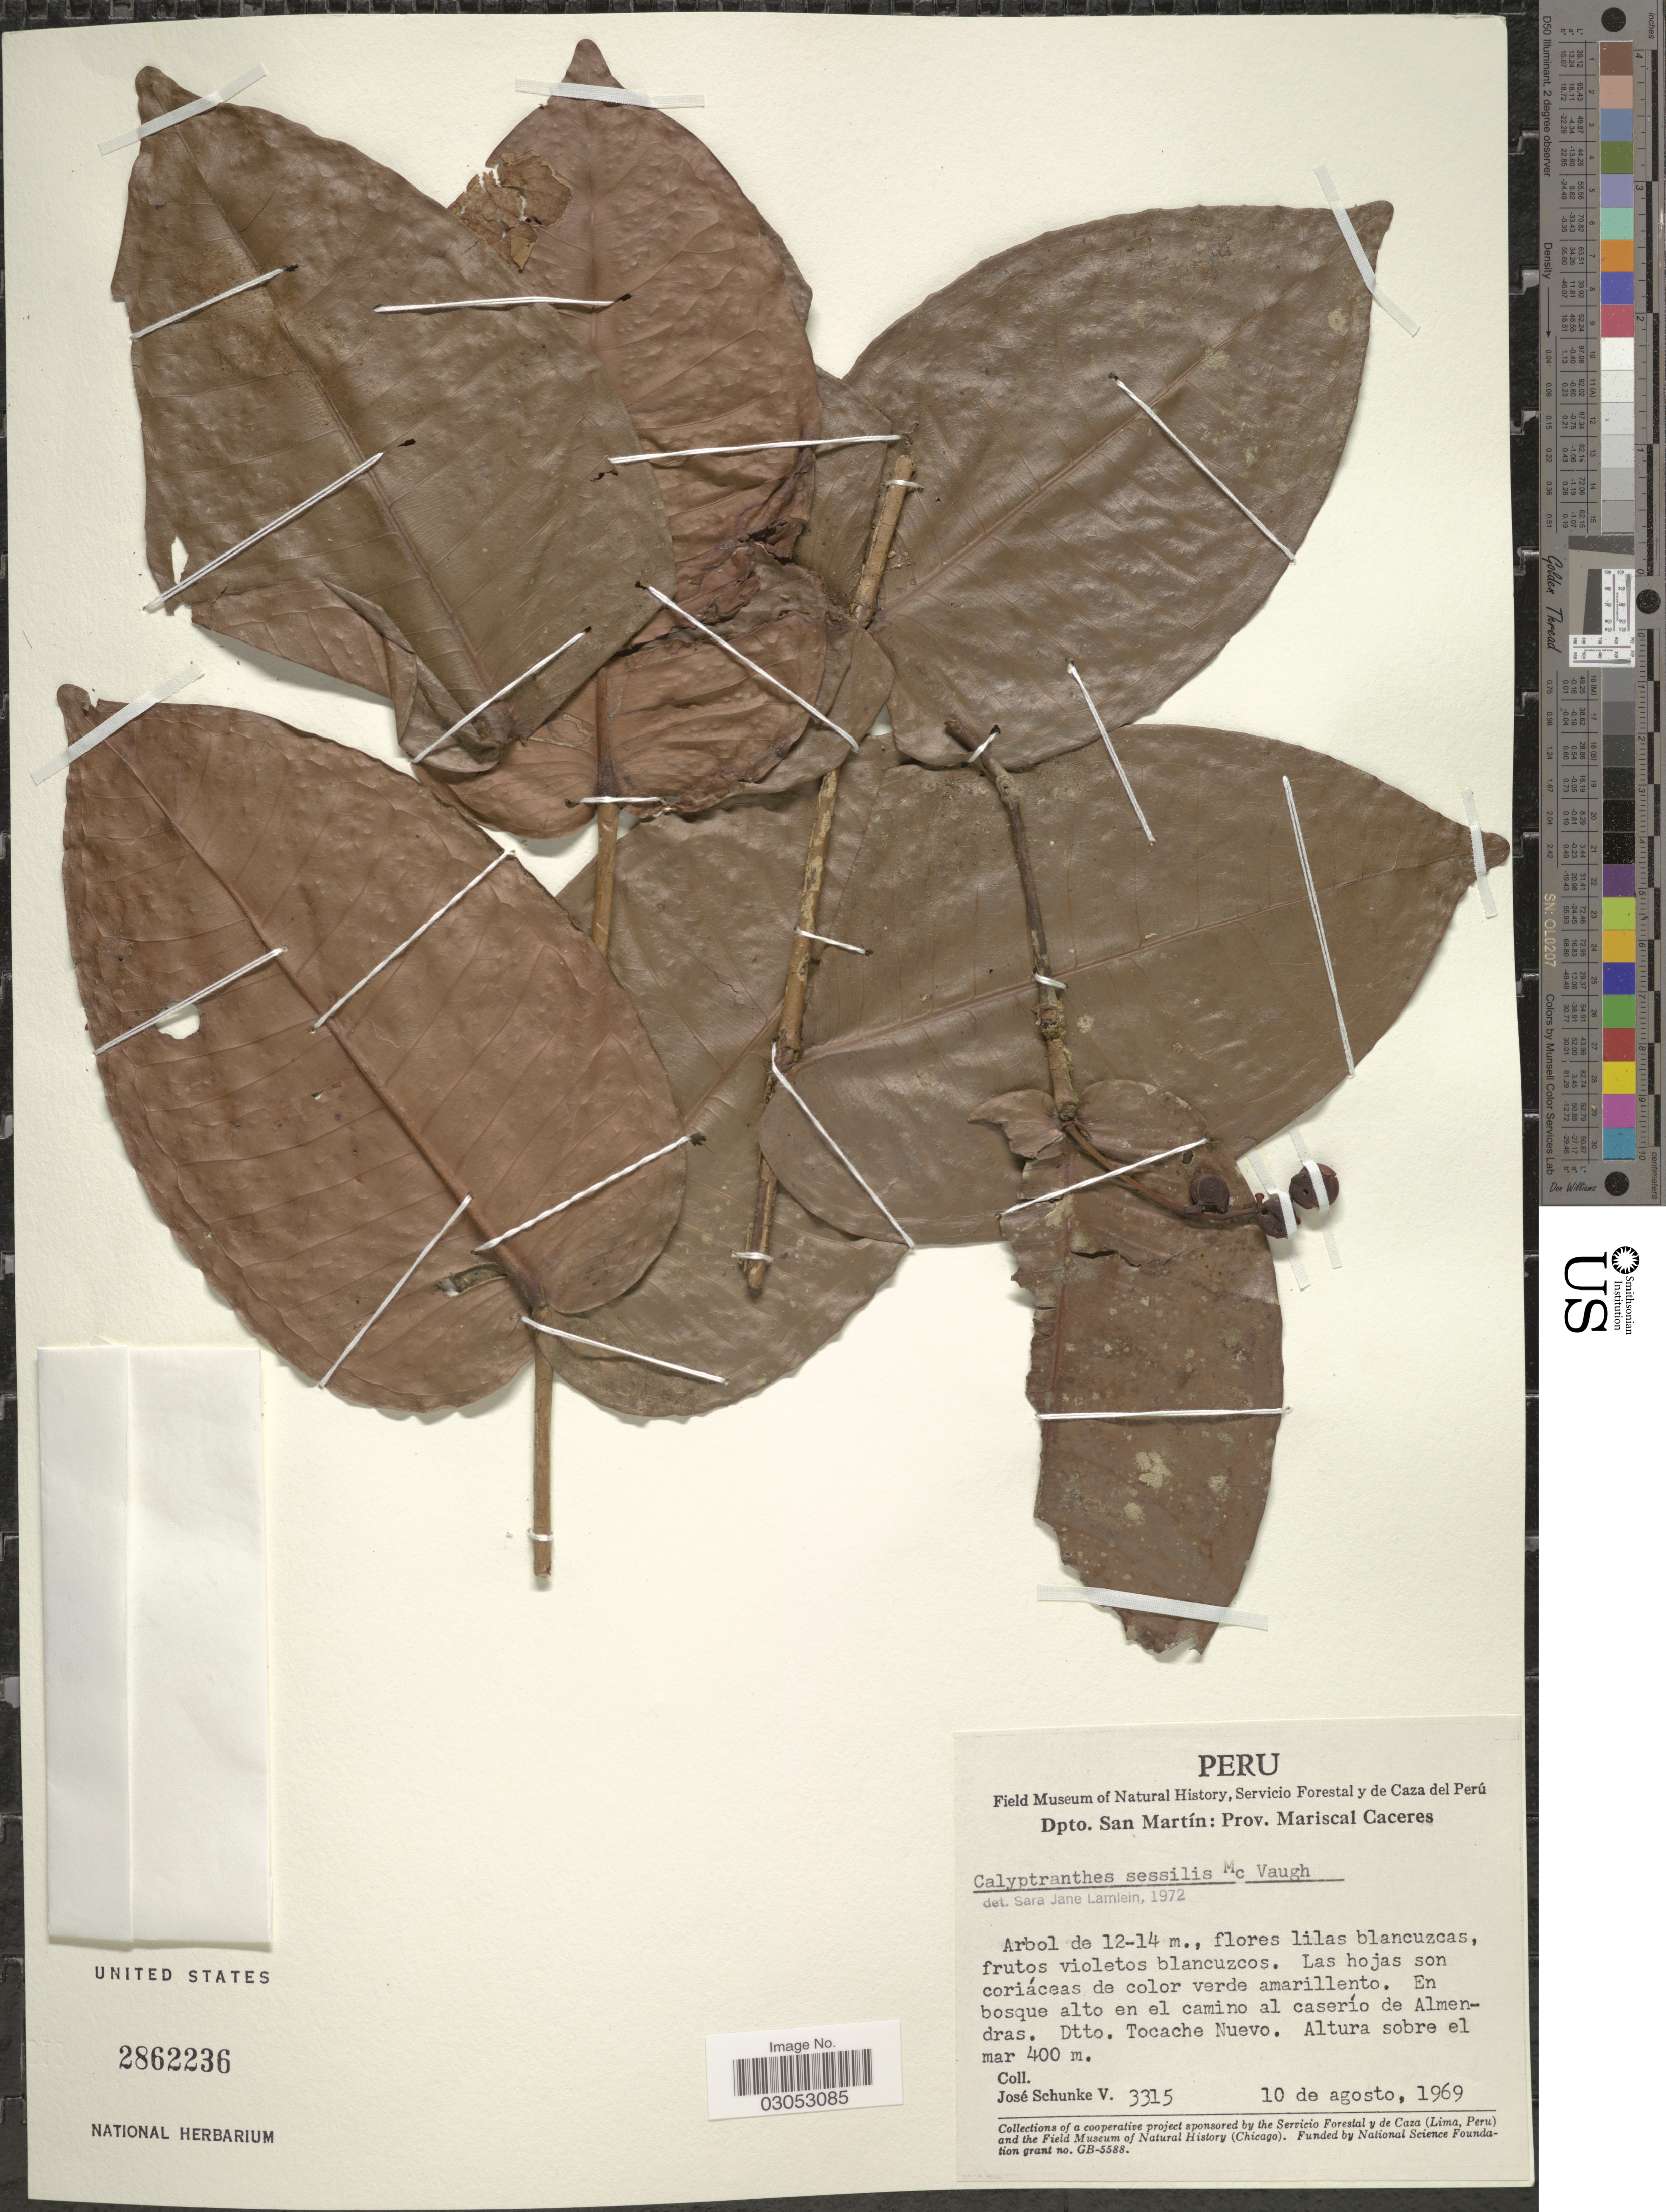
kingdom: Plantae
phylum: Tracheophyta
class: Magnoliopsida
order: Myrtales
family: Myrtaceae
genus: Myrcia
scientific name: Myrcia sessilis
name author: (McVaugh) A.R. Lourenço & Parra-Os.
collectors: J. Schunke Vigo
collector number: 3315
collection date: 1969-08-10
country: Peru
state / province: San Martín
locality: Dpto. San Martín: Prov. Mariscal Caceres, En bosque alto en el camino al caserío de Almendras. Dtto. Tocache Nuevo.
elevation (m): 400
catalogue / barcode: US 2862236